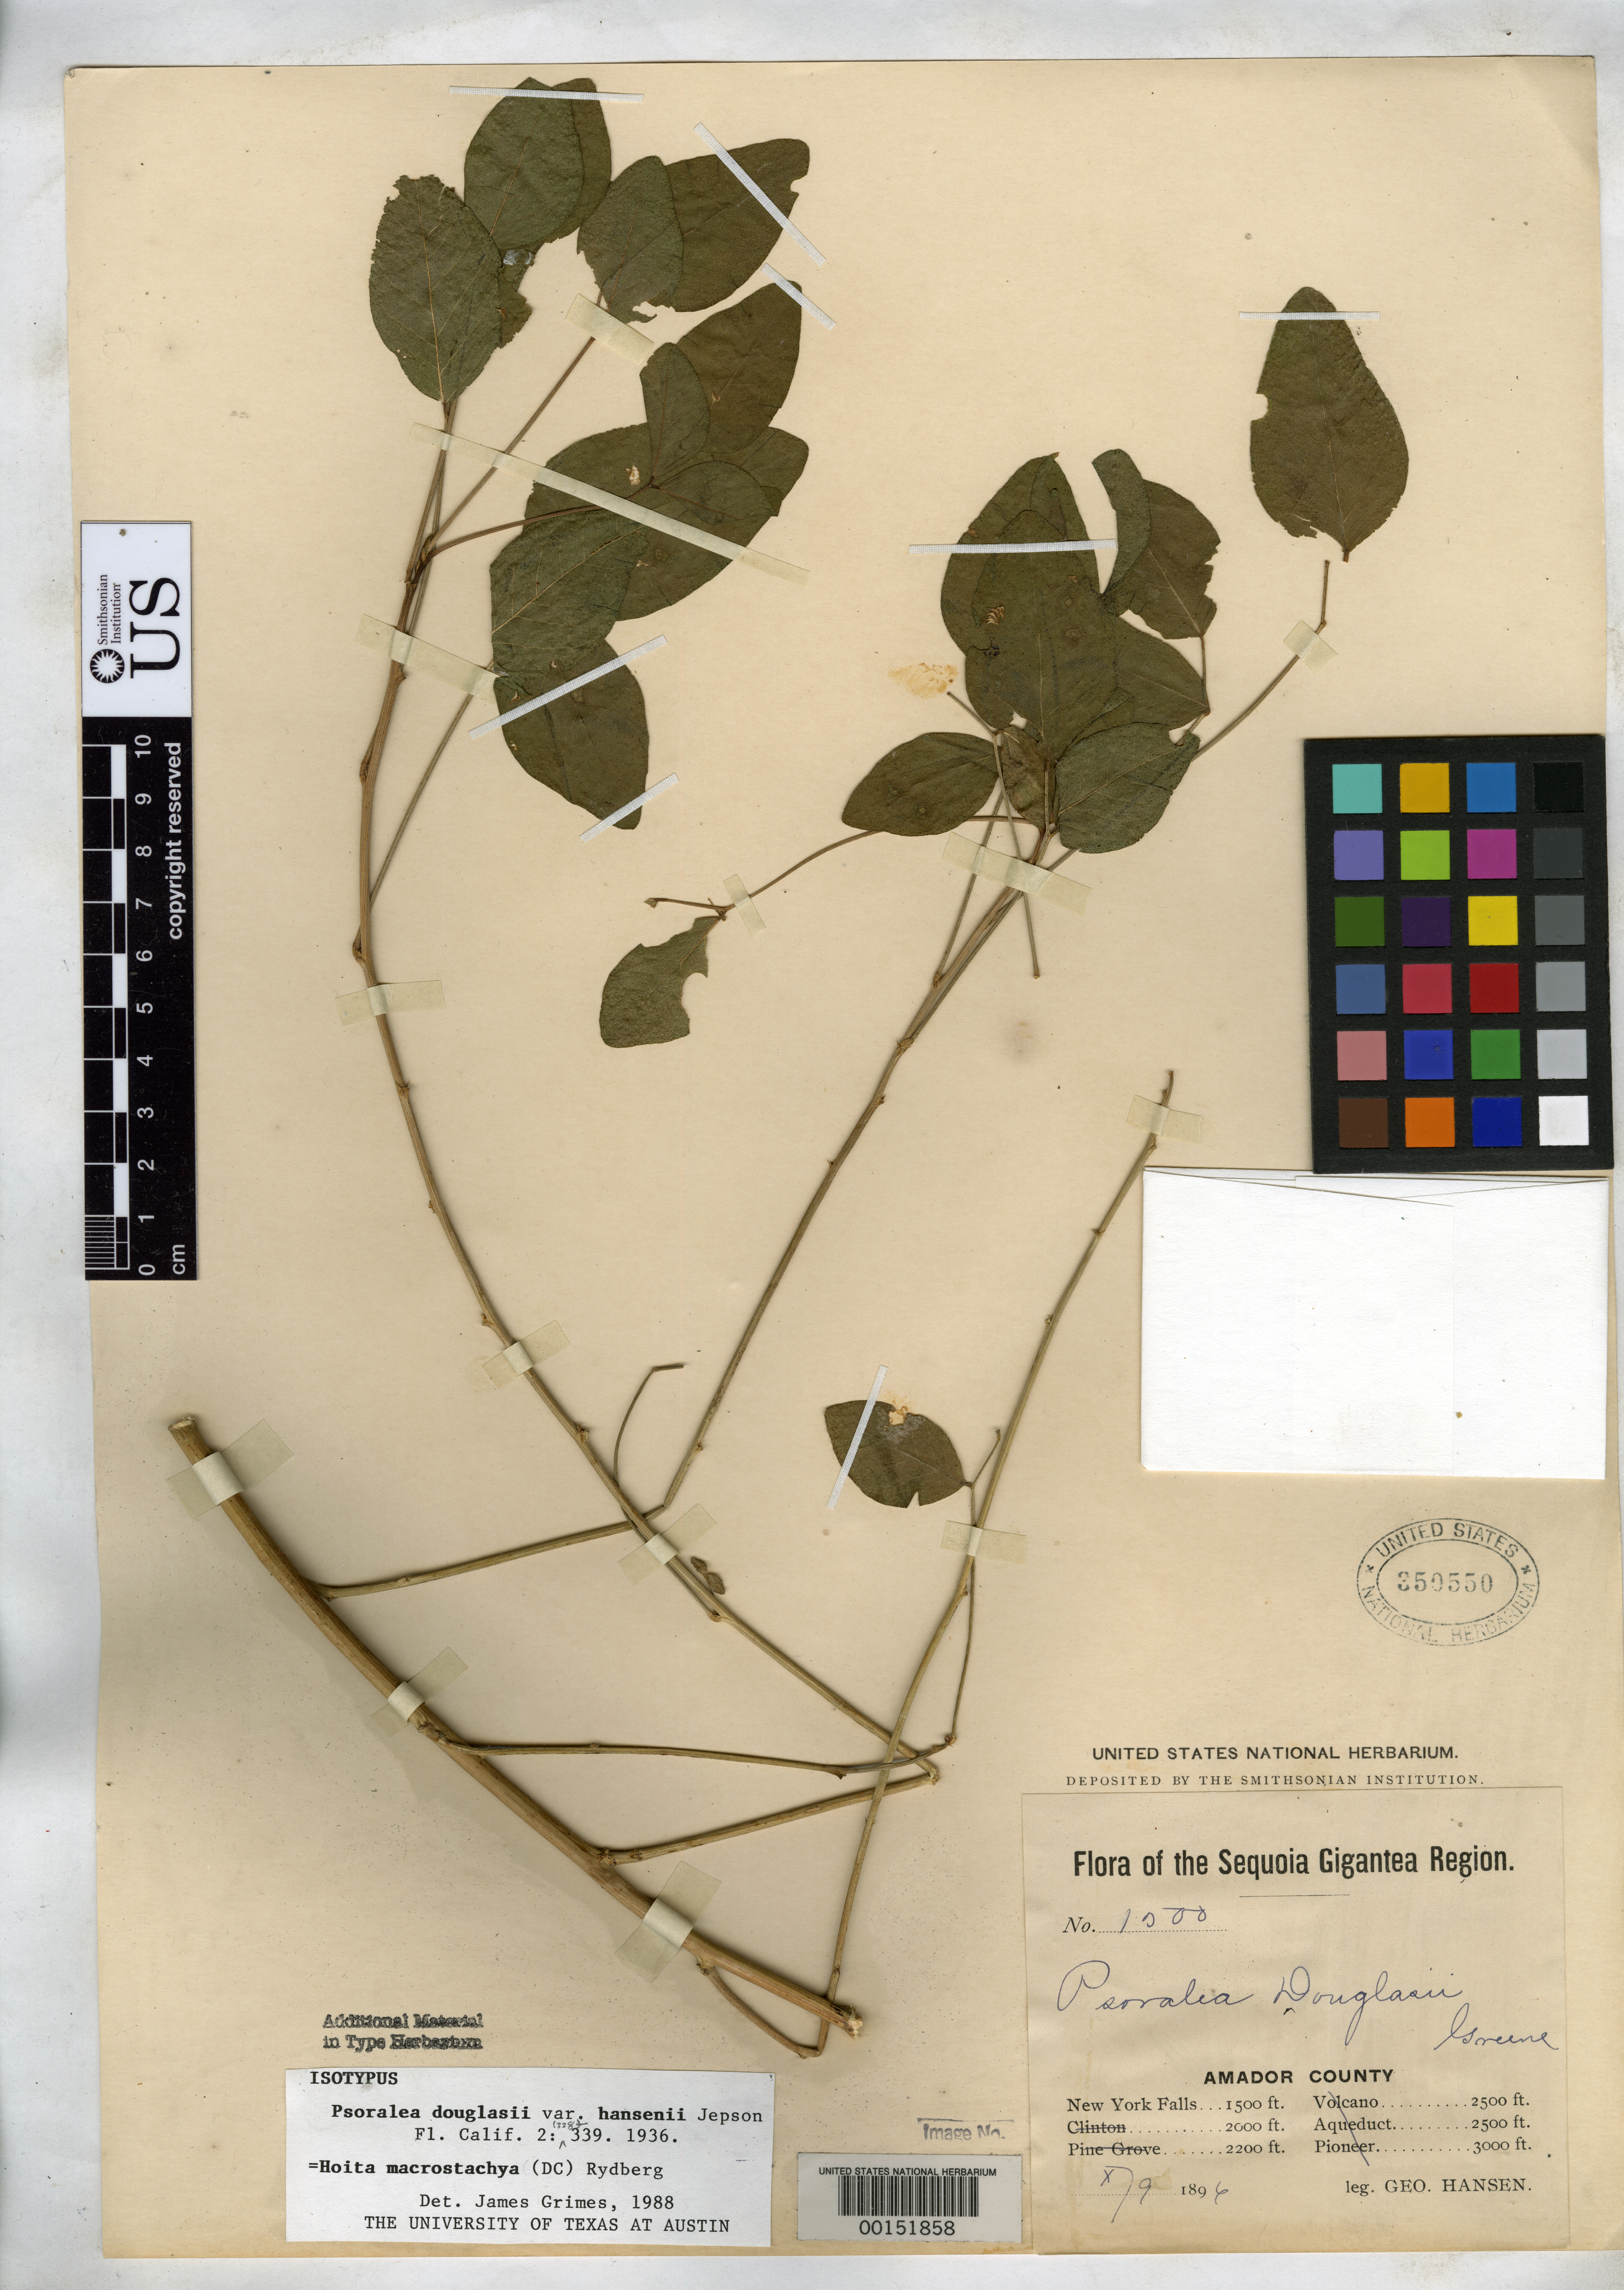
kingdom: Plantae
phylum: Tracheophyta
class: Magnoliopsida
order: Fabales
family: Fabaceae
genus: Psoralea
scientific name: Psoralea douglasii var. hansenii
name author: Jeps.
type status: Isotype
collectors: G. Hansen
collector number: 1500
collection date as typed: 19 Oct 1896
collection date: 1896-10-19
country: United States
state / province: California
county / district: Amador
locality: New York Falls.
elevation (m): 457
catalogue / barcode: US 350550